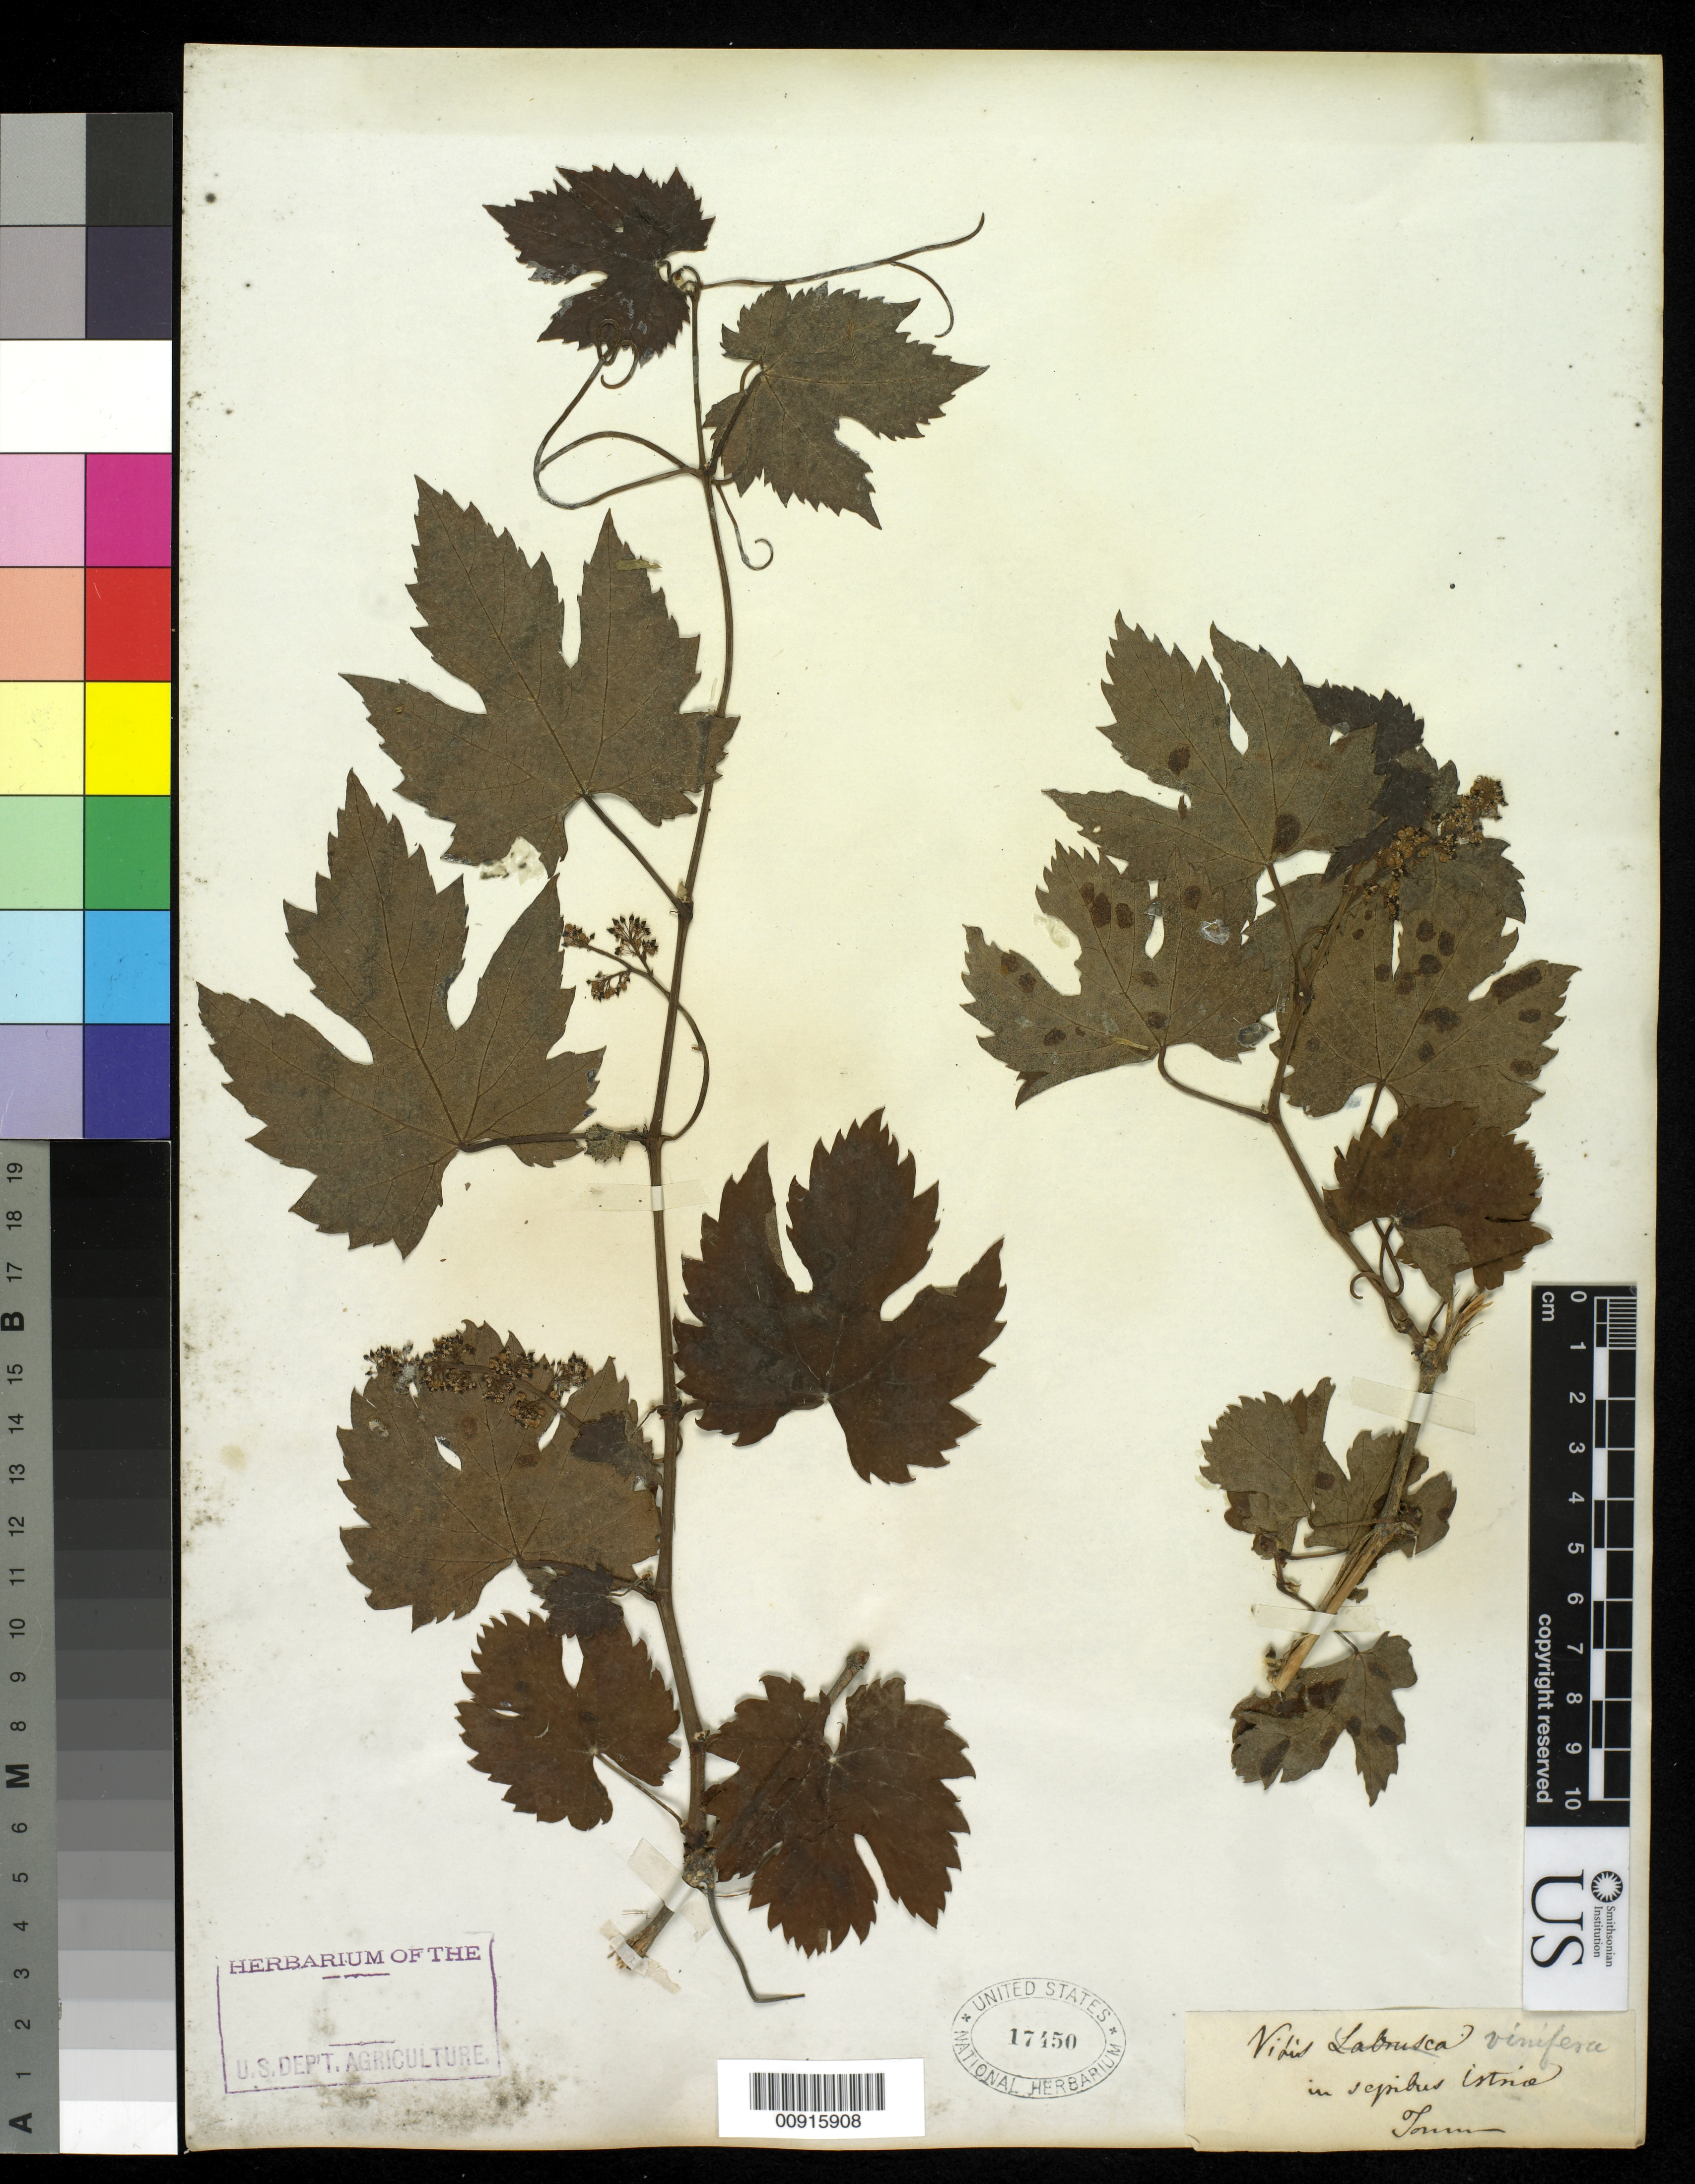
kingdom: Plantae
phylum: Tracheophyta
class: Magnoliopsida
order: Vitales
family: Vitaceae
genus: Vitis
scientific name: Vitis vinifera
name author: L.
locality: Istria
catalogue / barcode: US 17450